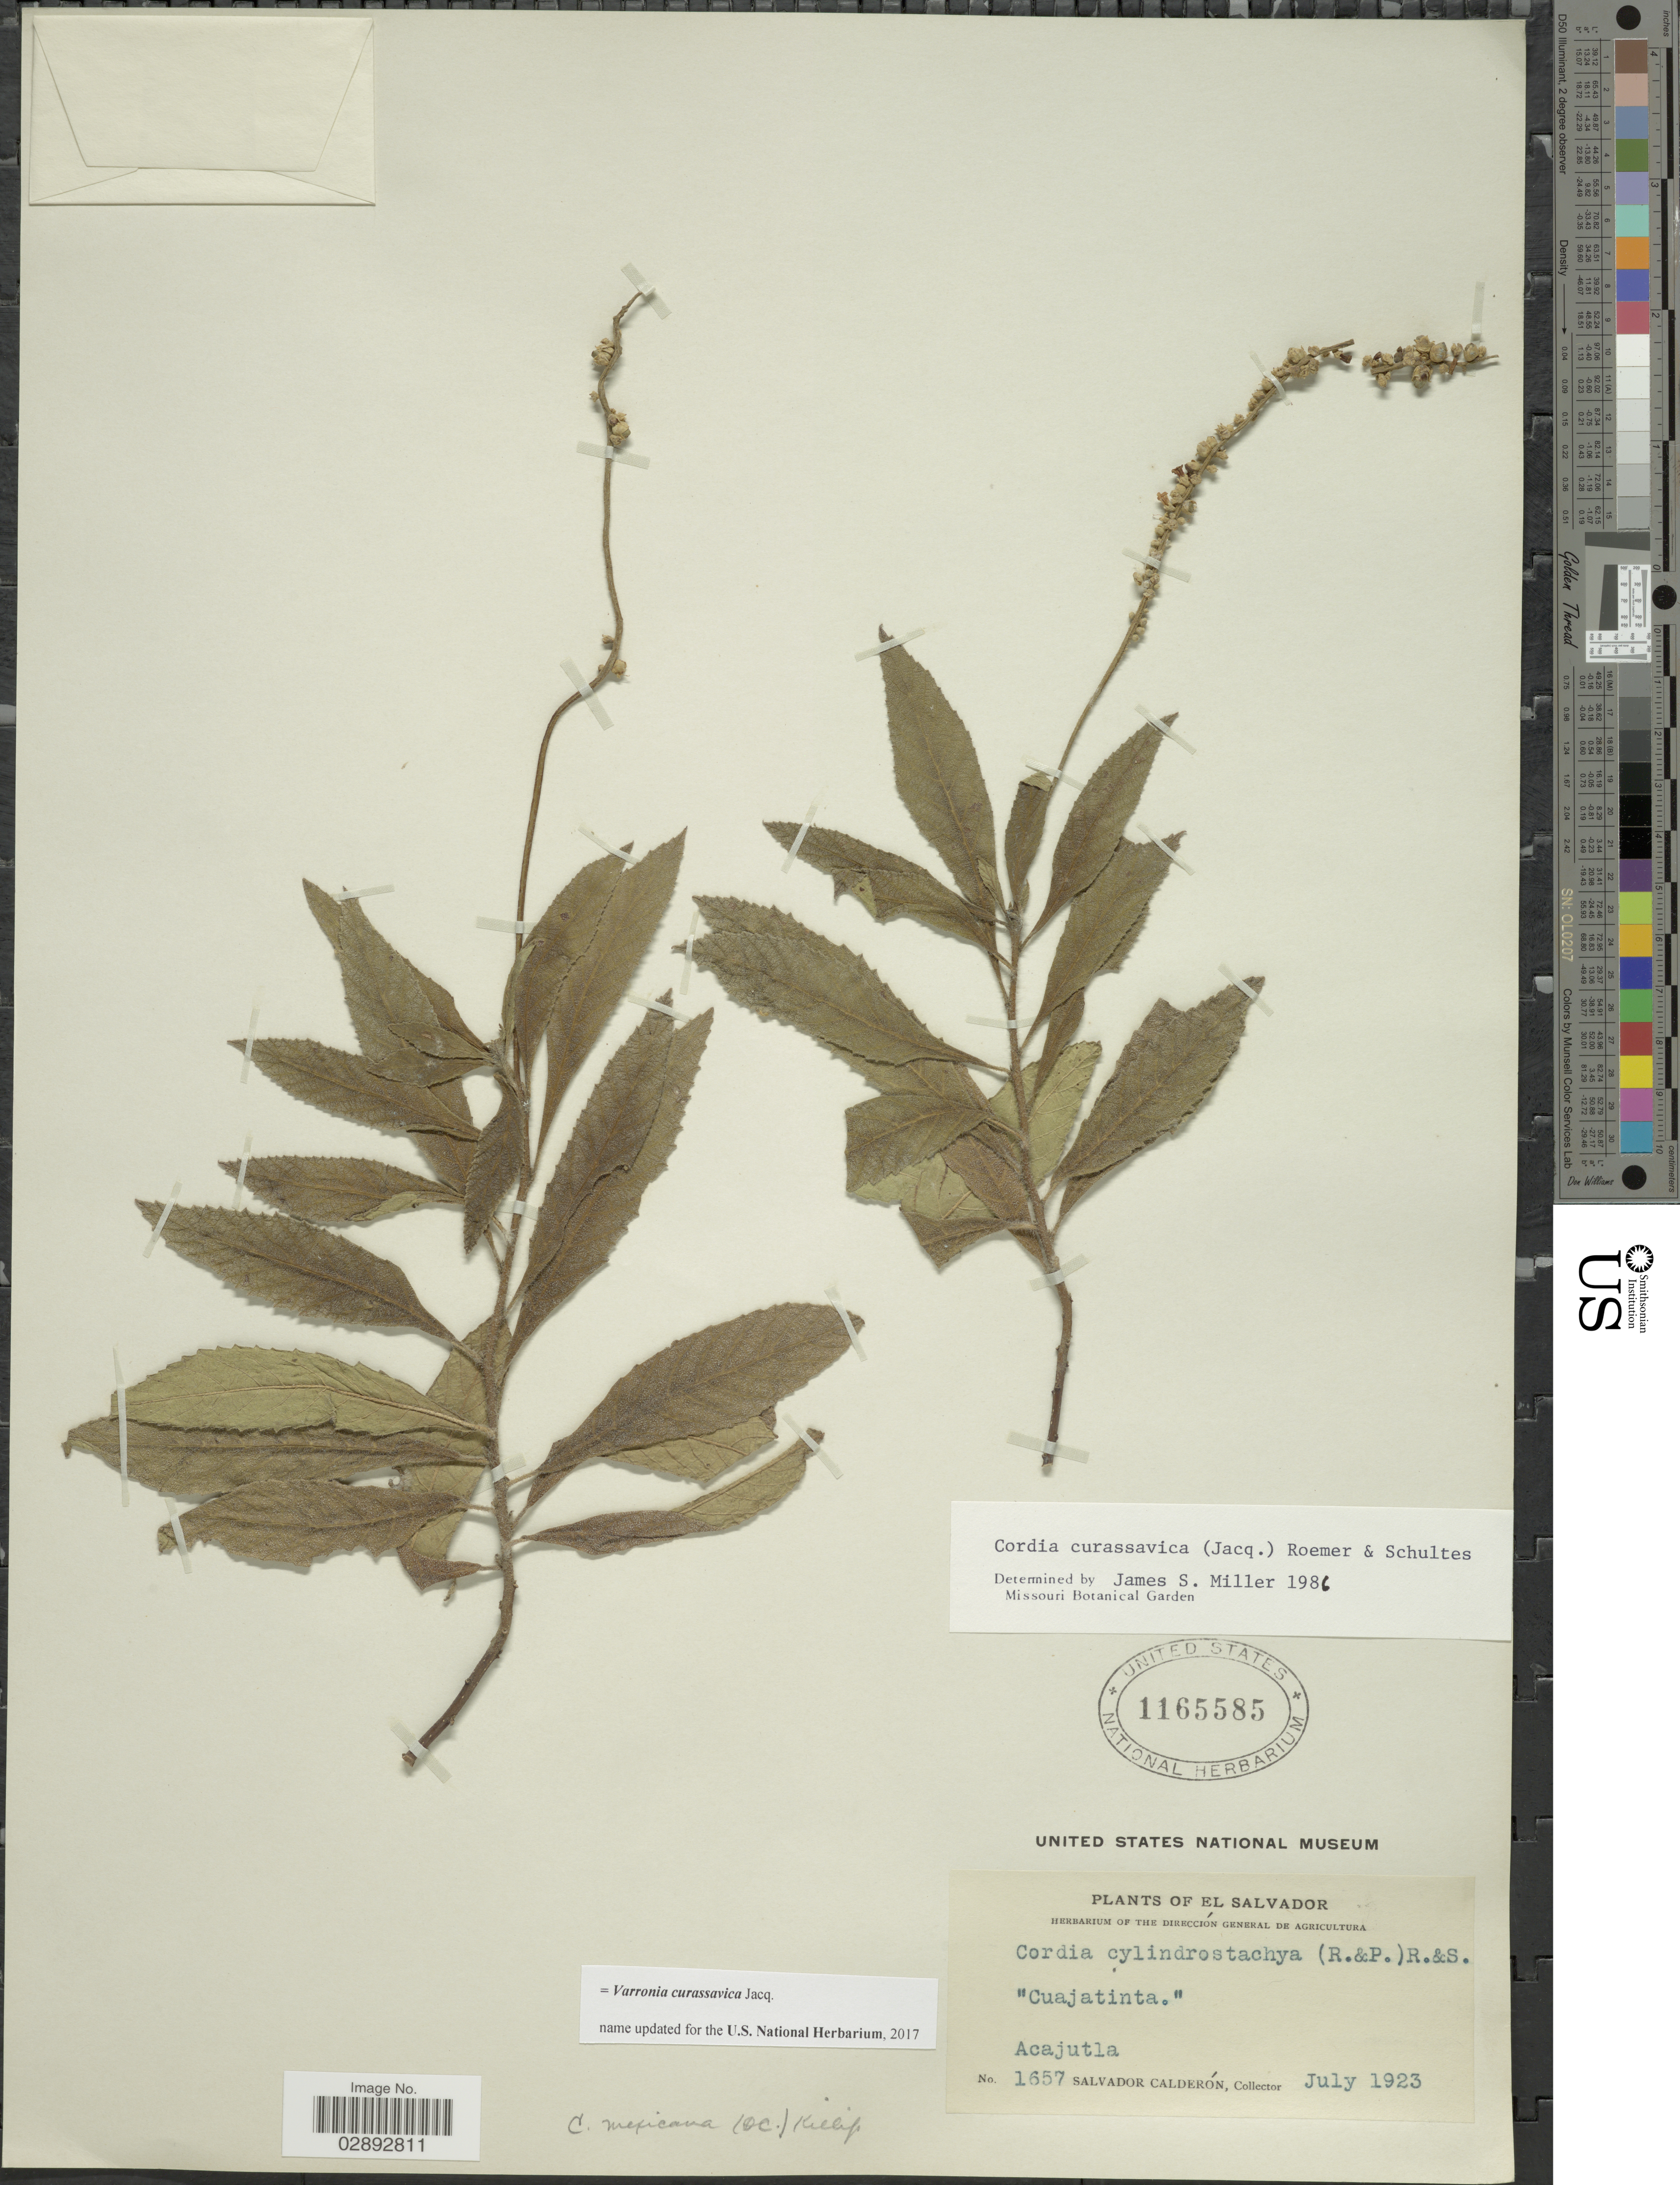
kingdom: Plantae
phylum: Tracheophyta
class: Magnoliopsida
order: Boraginales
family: Cordiaceae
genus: Varronia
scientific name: Varronia curassavica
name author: Jacq.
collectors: S. Calderón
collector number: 1657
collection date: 1923-07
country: El Salvador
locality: Acajutla.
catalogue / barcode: US 1165585